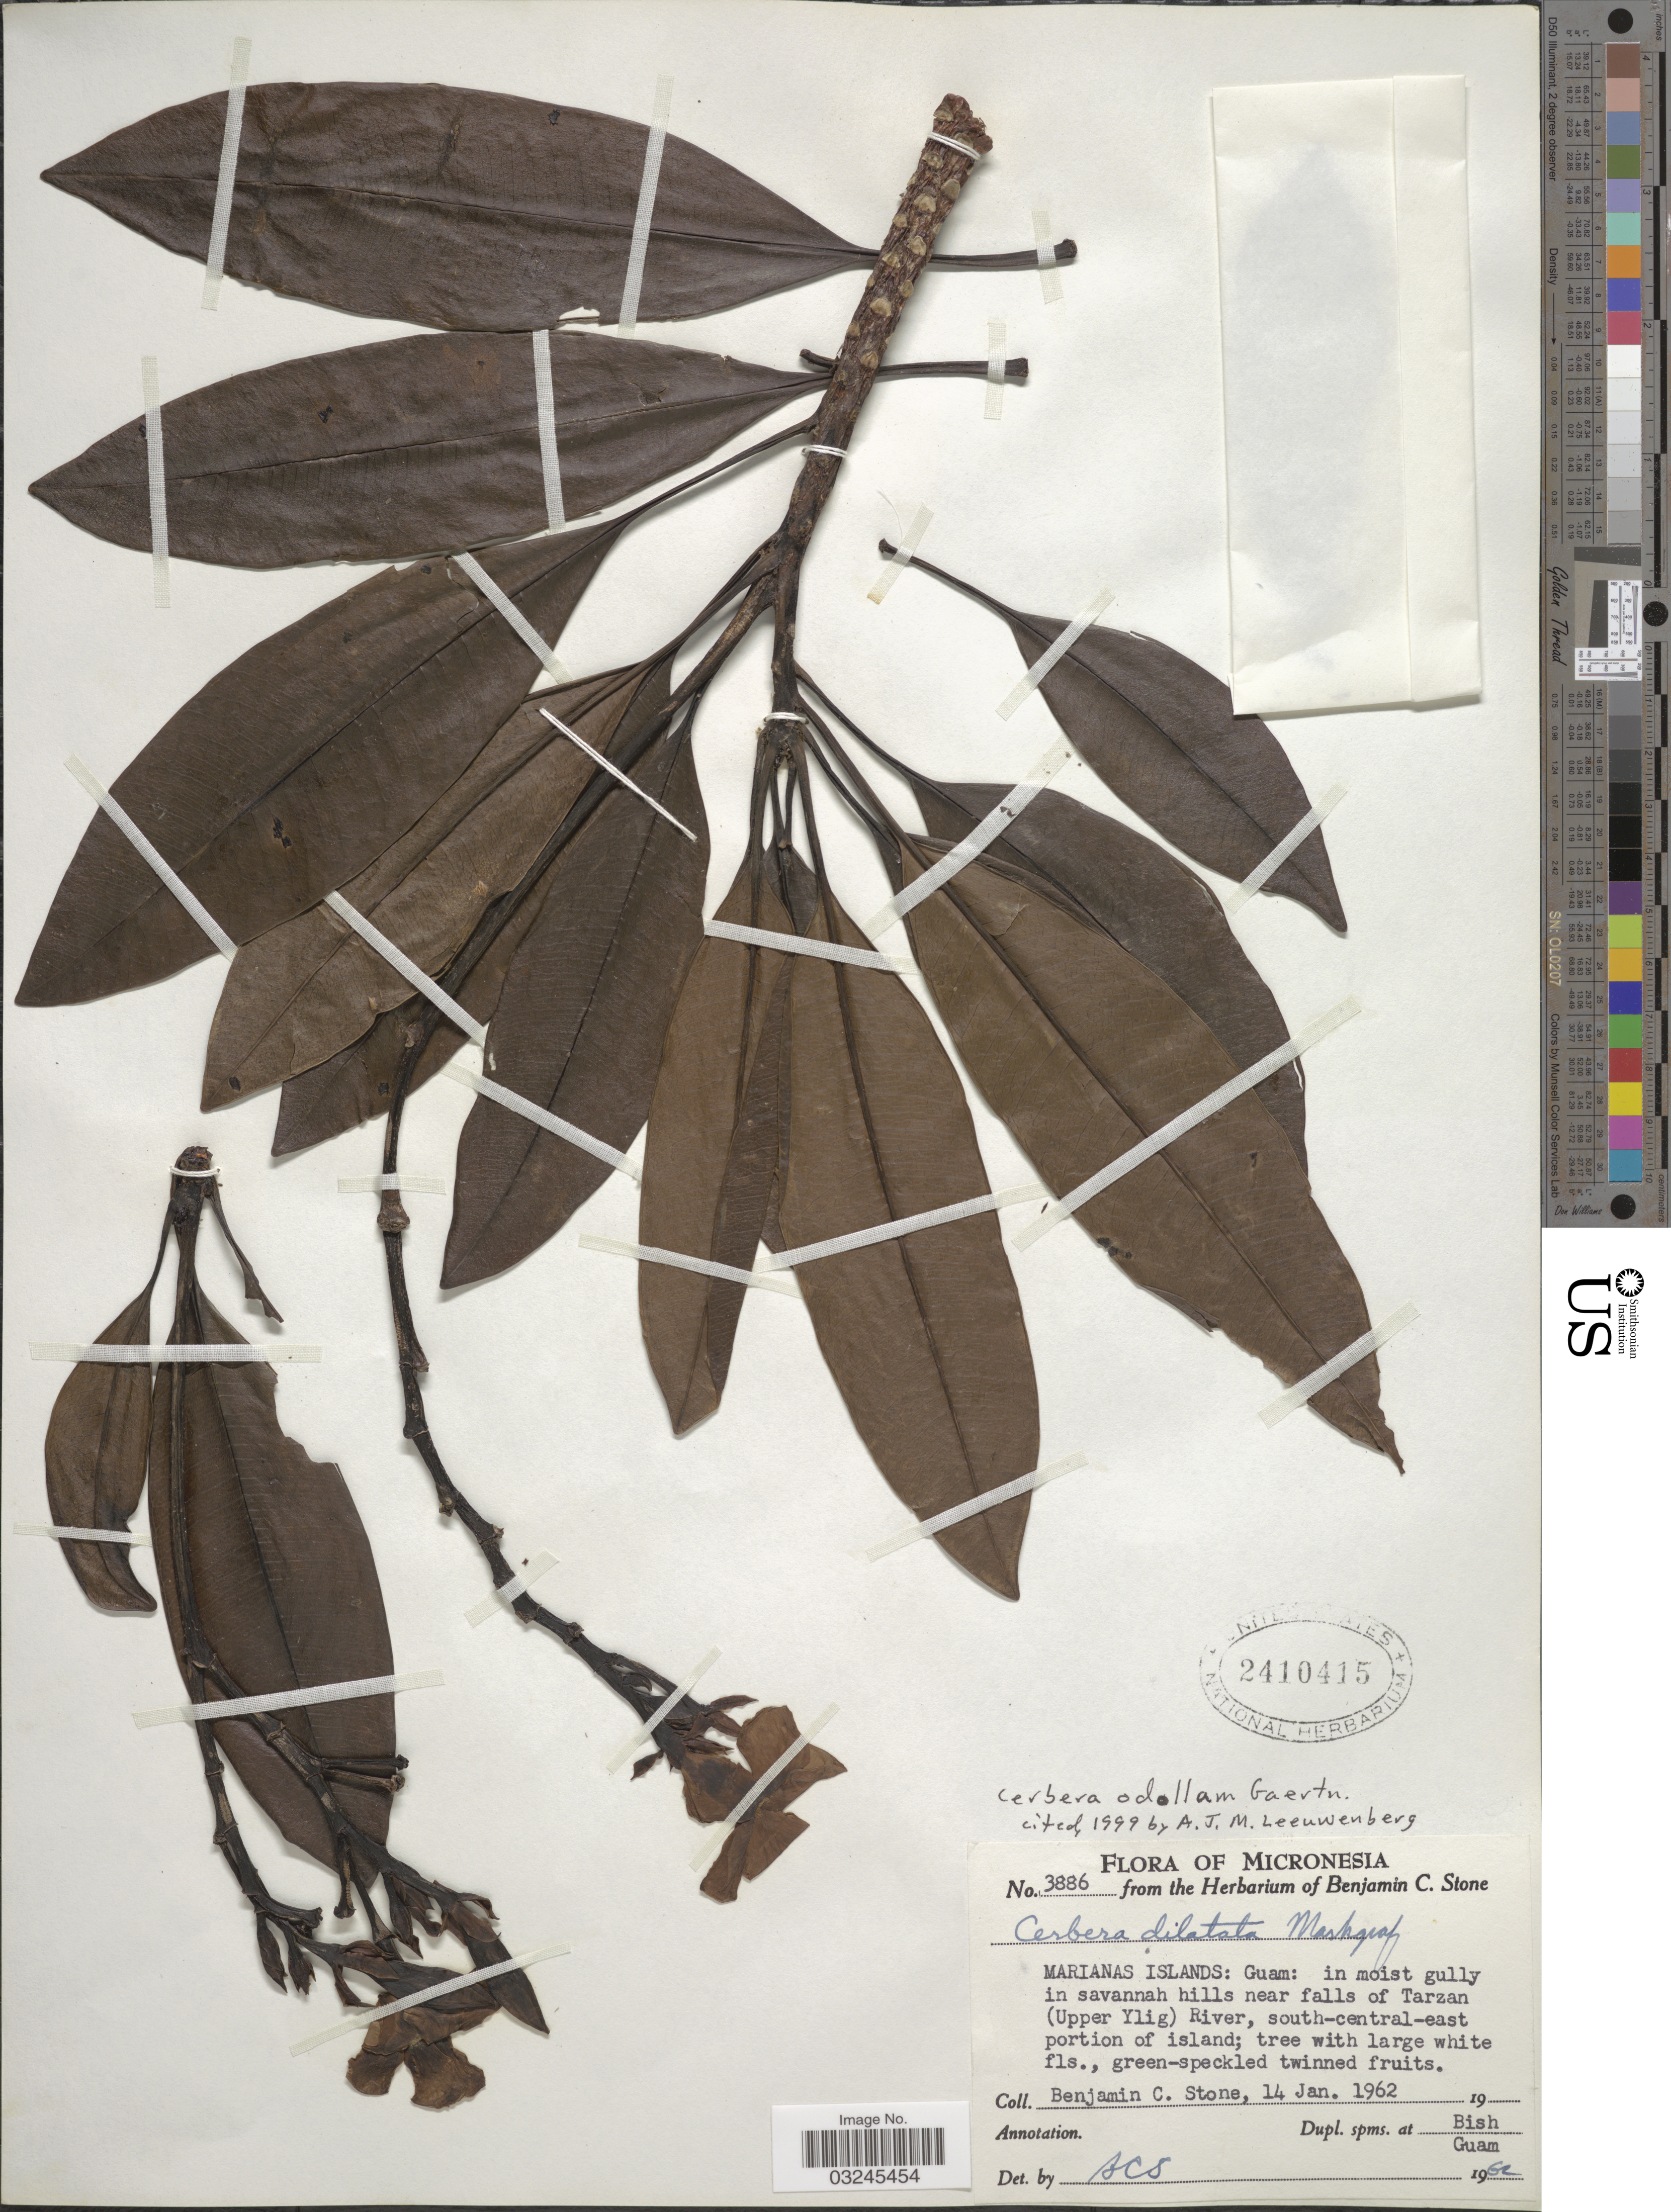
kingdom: Plantae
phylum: Tracheophyta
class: Magnoliopsida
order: Gentianales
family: Apocynaceae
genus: Cerbera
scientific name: Cerbera odollam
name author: Gaertn.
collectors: B. C. Stone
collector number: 3886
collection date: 1962-01-14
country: Guam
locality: Micronesia. Marianas Islands: in savannah hill near falls of Tarzan (Upper Ylig) River, south-central-east portion of island.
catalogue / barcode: US 2410415